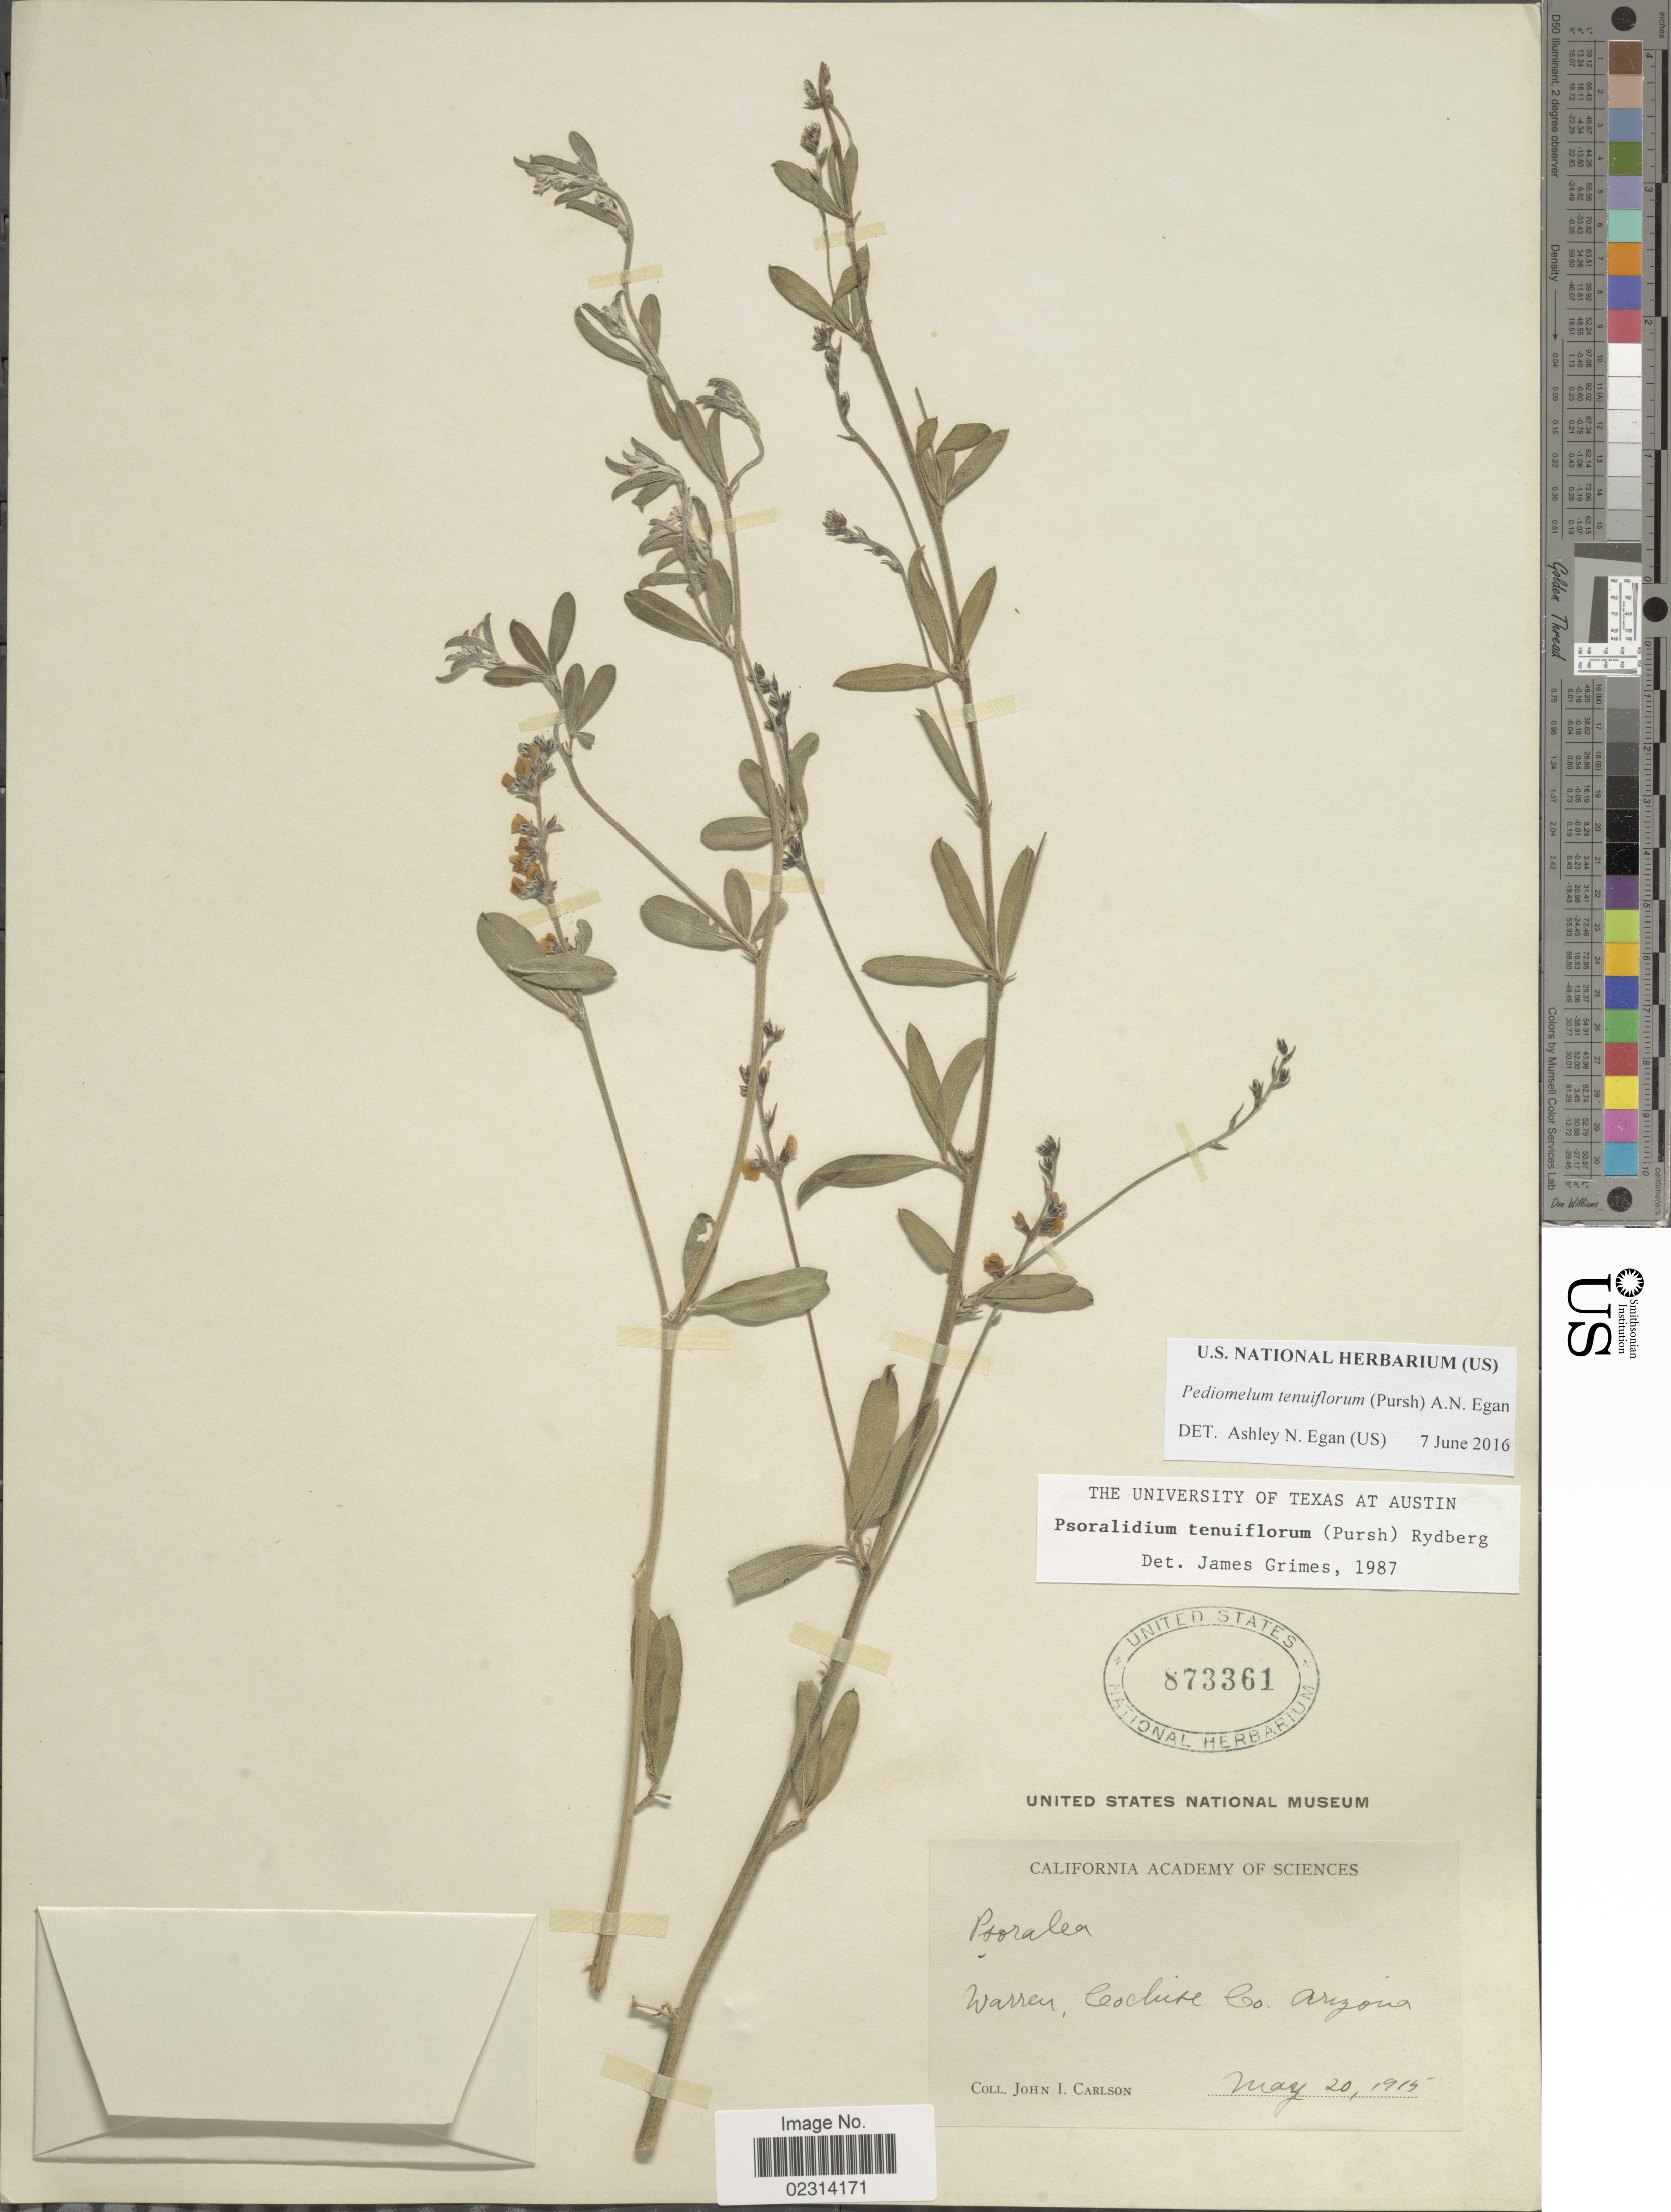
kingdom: Plantae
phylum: Tracheophyta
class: Magnoliopsida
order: Fabales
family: Fabaceae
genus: Psoralidium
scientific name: Psoralidium tenuiflorum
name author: (Pursh) Rydb.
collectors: J. Carlson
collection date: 1915-05-20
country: United States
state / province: Arizona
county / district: Cochise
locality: Warren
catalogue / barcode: US 873361